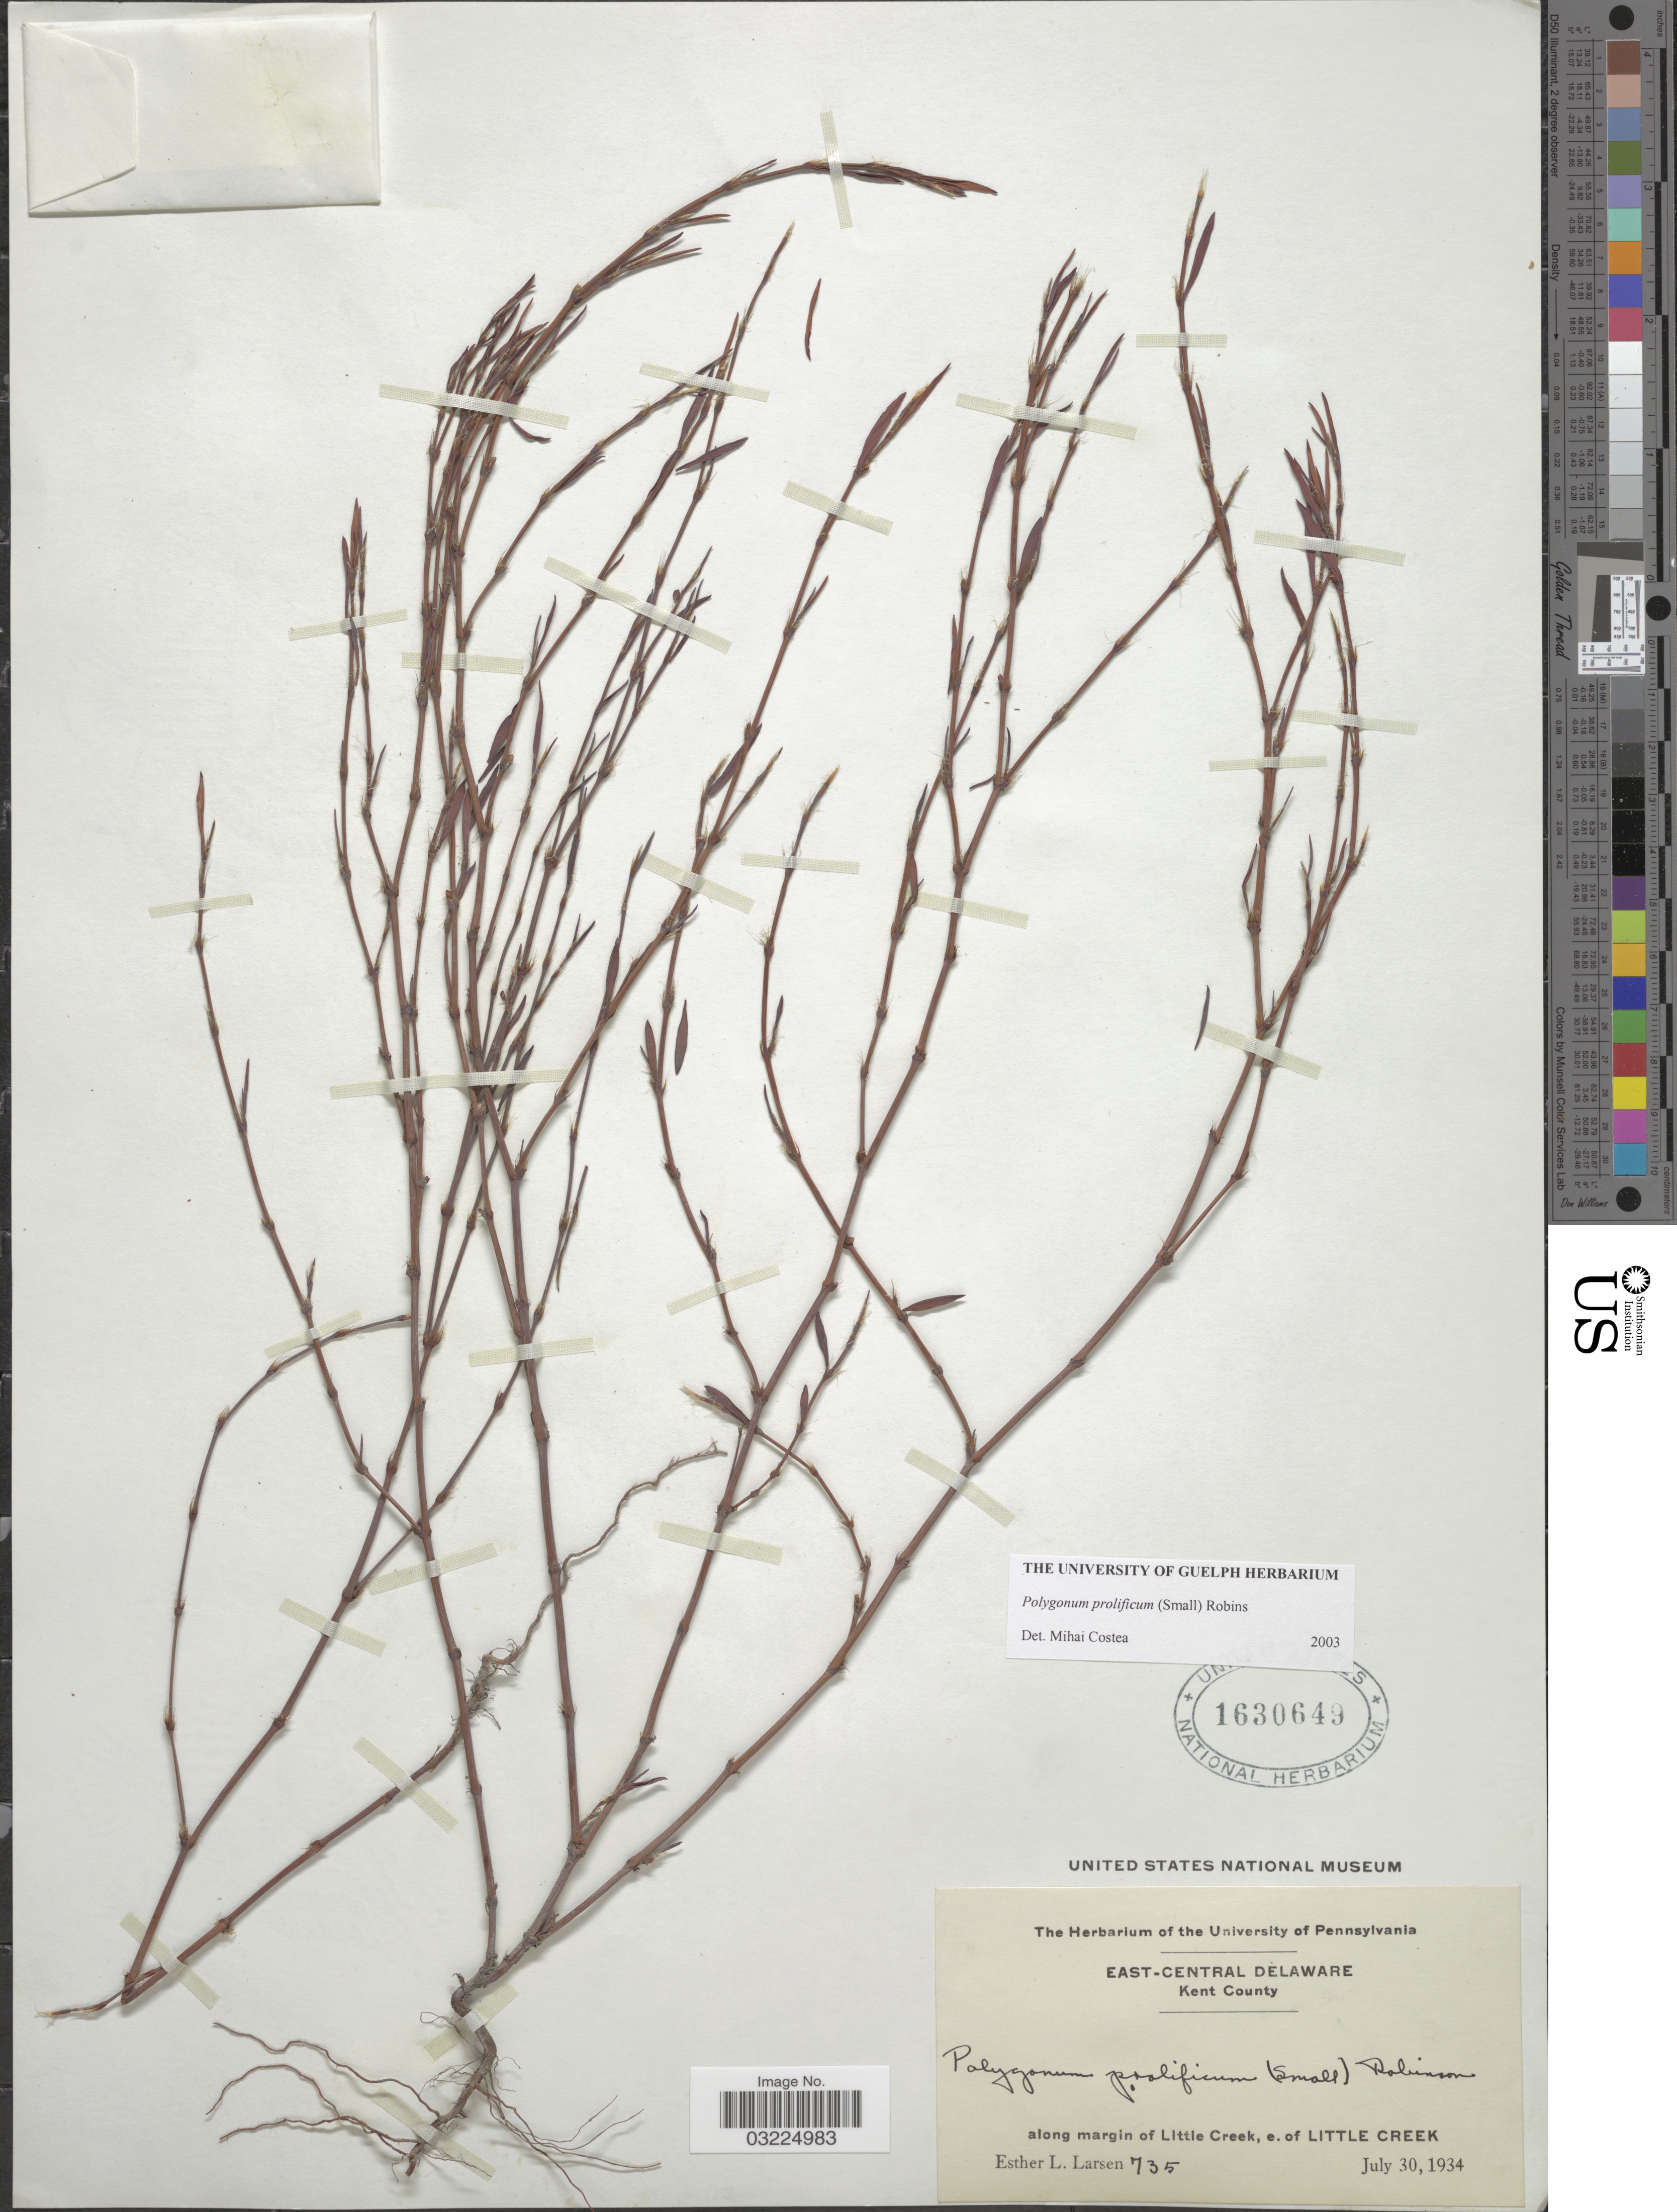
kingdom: Plantae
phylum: Tracheophyta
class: Magnoliopsida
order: Caryophyllales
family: Polygonaceae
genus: Polygonum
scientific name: Polygonum prolificum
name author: (Small) B.L. Rob.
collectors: E. Larsen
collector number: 735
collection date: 1934-07-30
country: United States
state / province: Delaware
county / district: Kent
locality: East-Central Delaware. Kent County. Along margin of Little Creek, e. of Little Creek.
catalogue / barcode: US 1630649